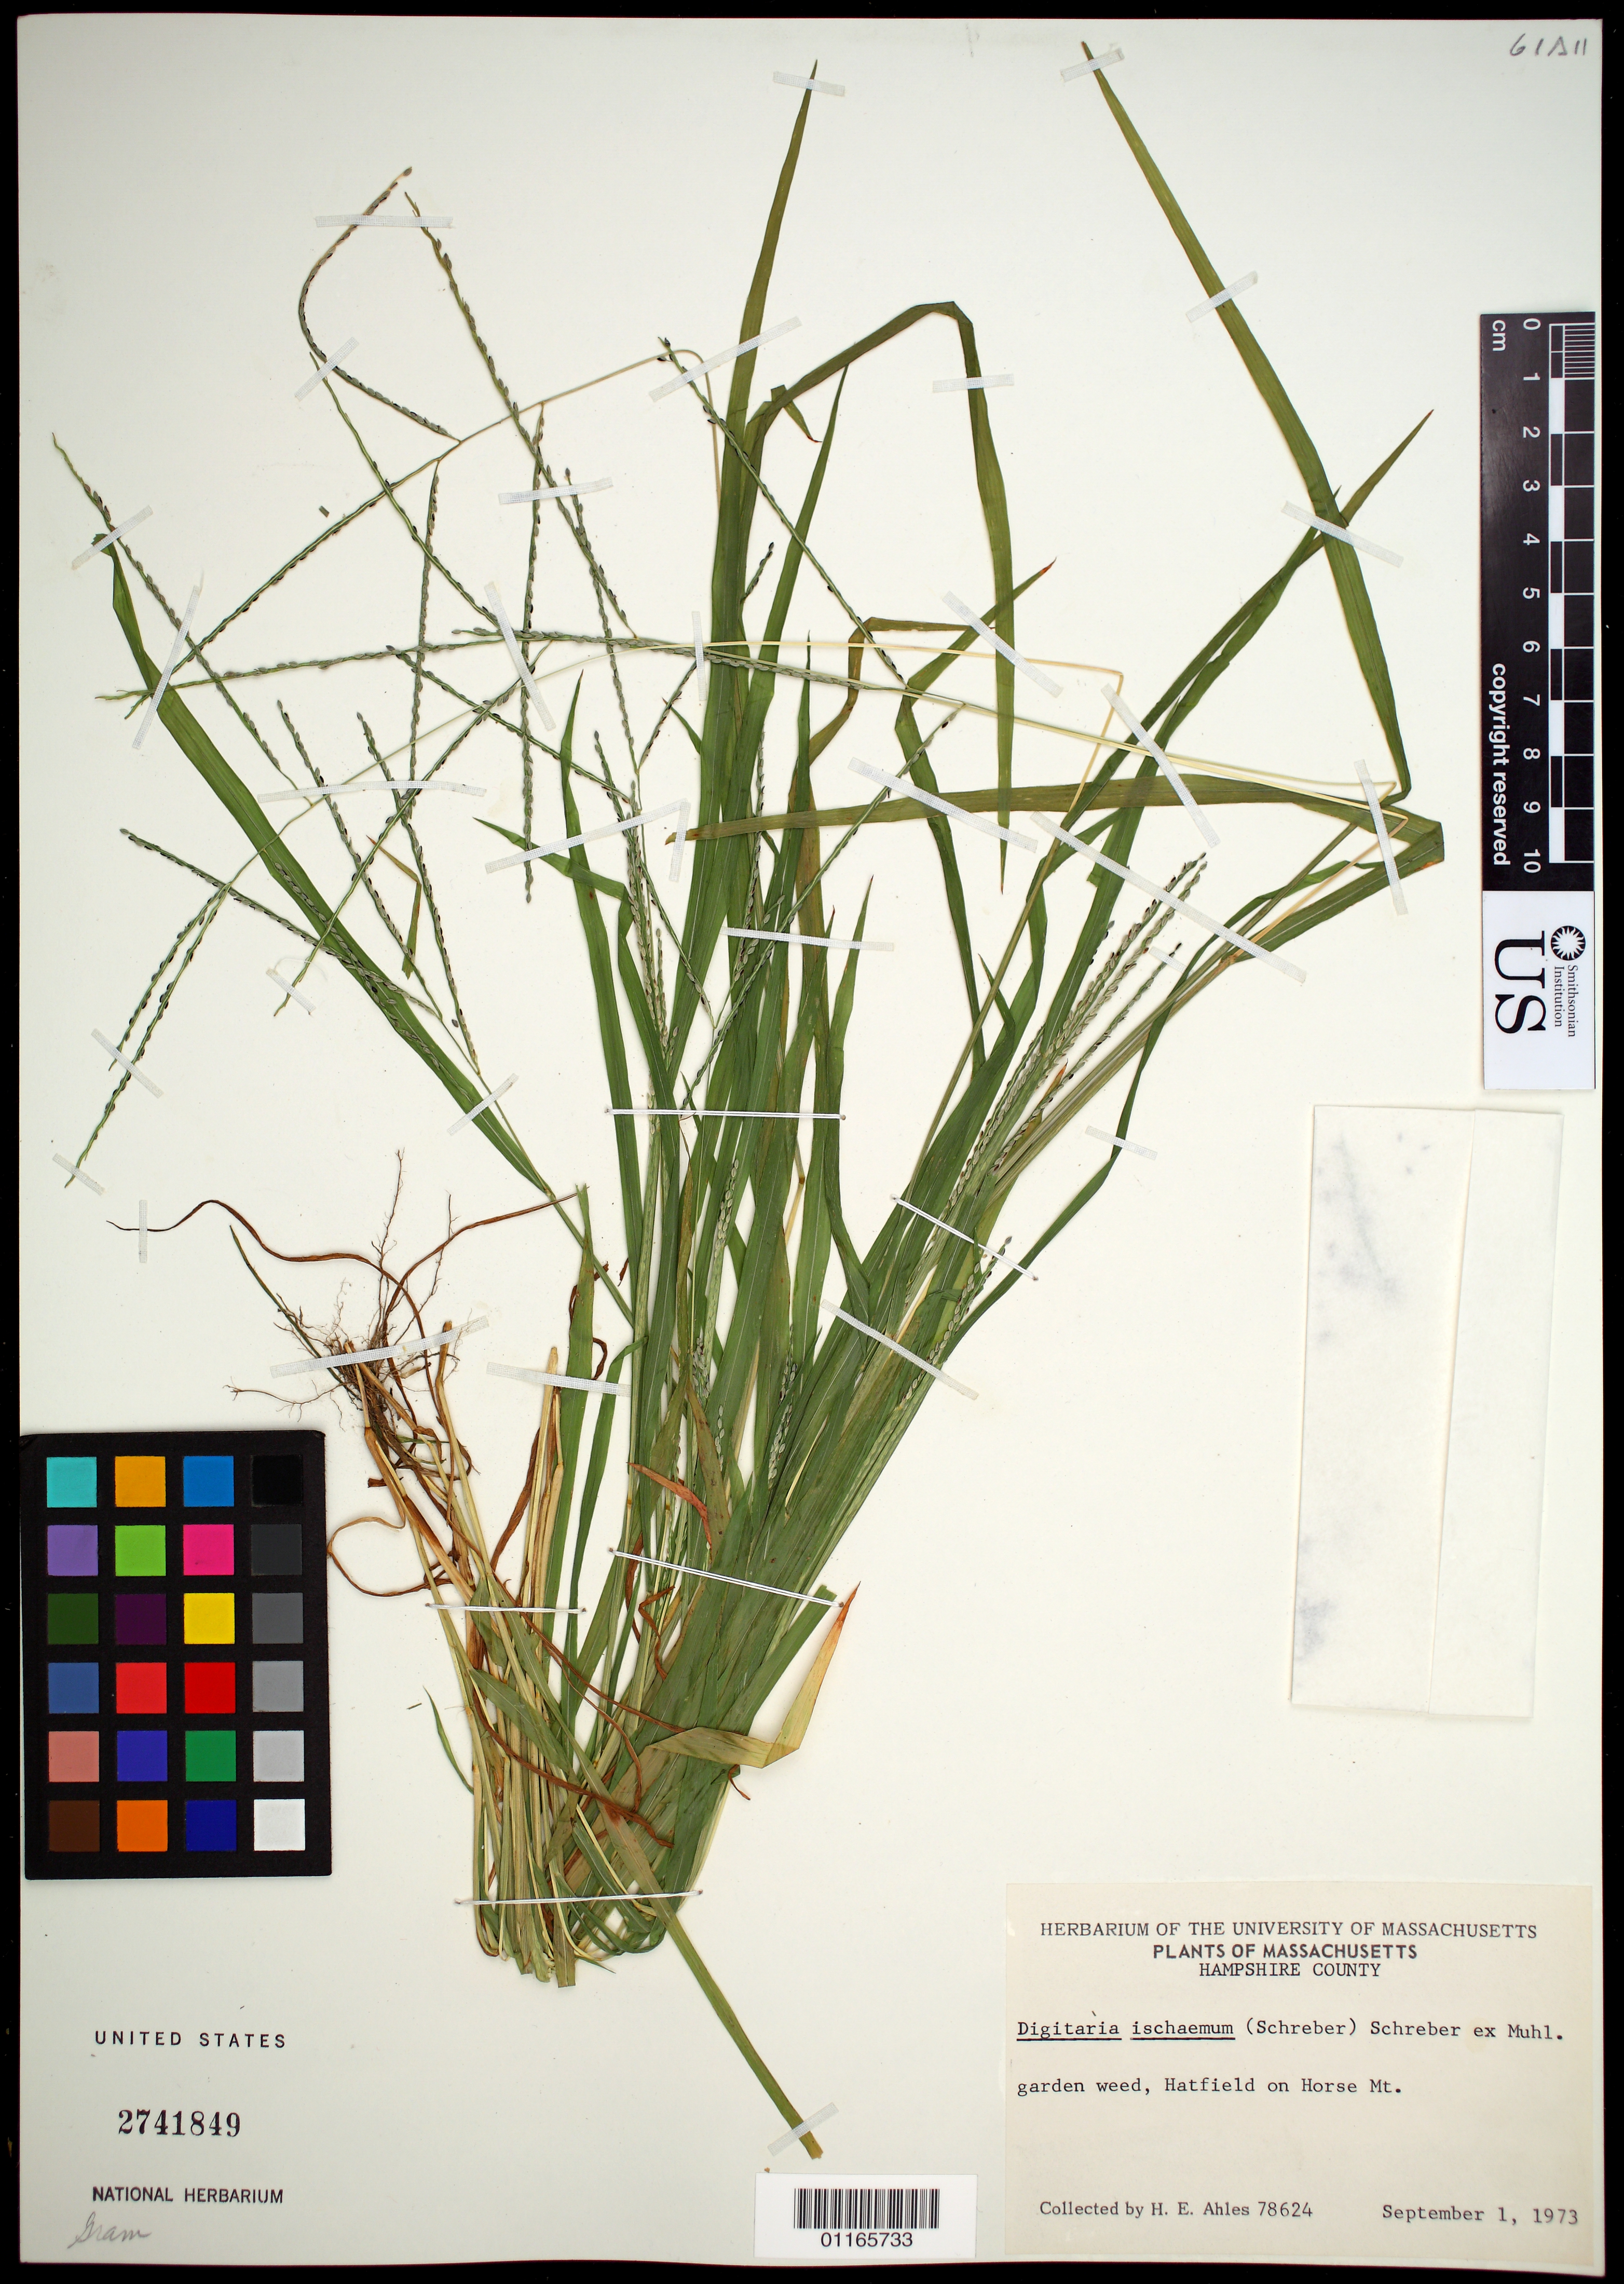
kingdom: Plantae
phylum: Tracheophyta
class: Liliopsida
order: Poales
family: Poaceae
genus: Digitaria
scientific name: Digitaria ischaemum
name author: (Schreber) Schreber ex Muhl.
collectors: H. E. Ahles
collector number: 78624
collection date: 1973-09-01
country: United States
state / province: Massachusetts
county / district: Hampshire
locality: Hatfield on Horse Mt.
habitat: garden weed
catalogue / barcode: US 2741849